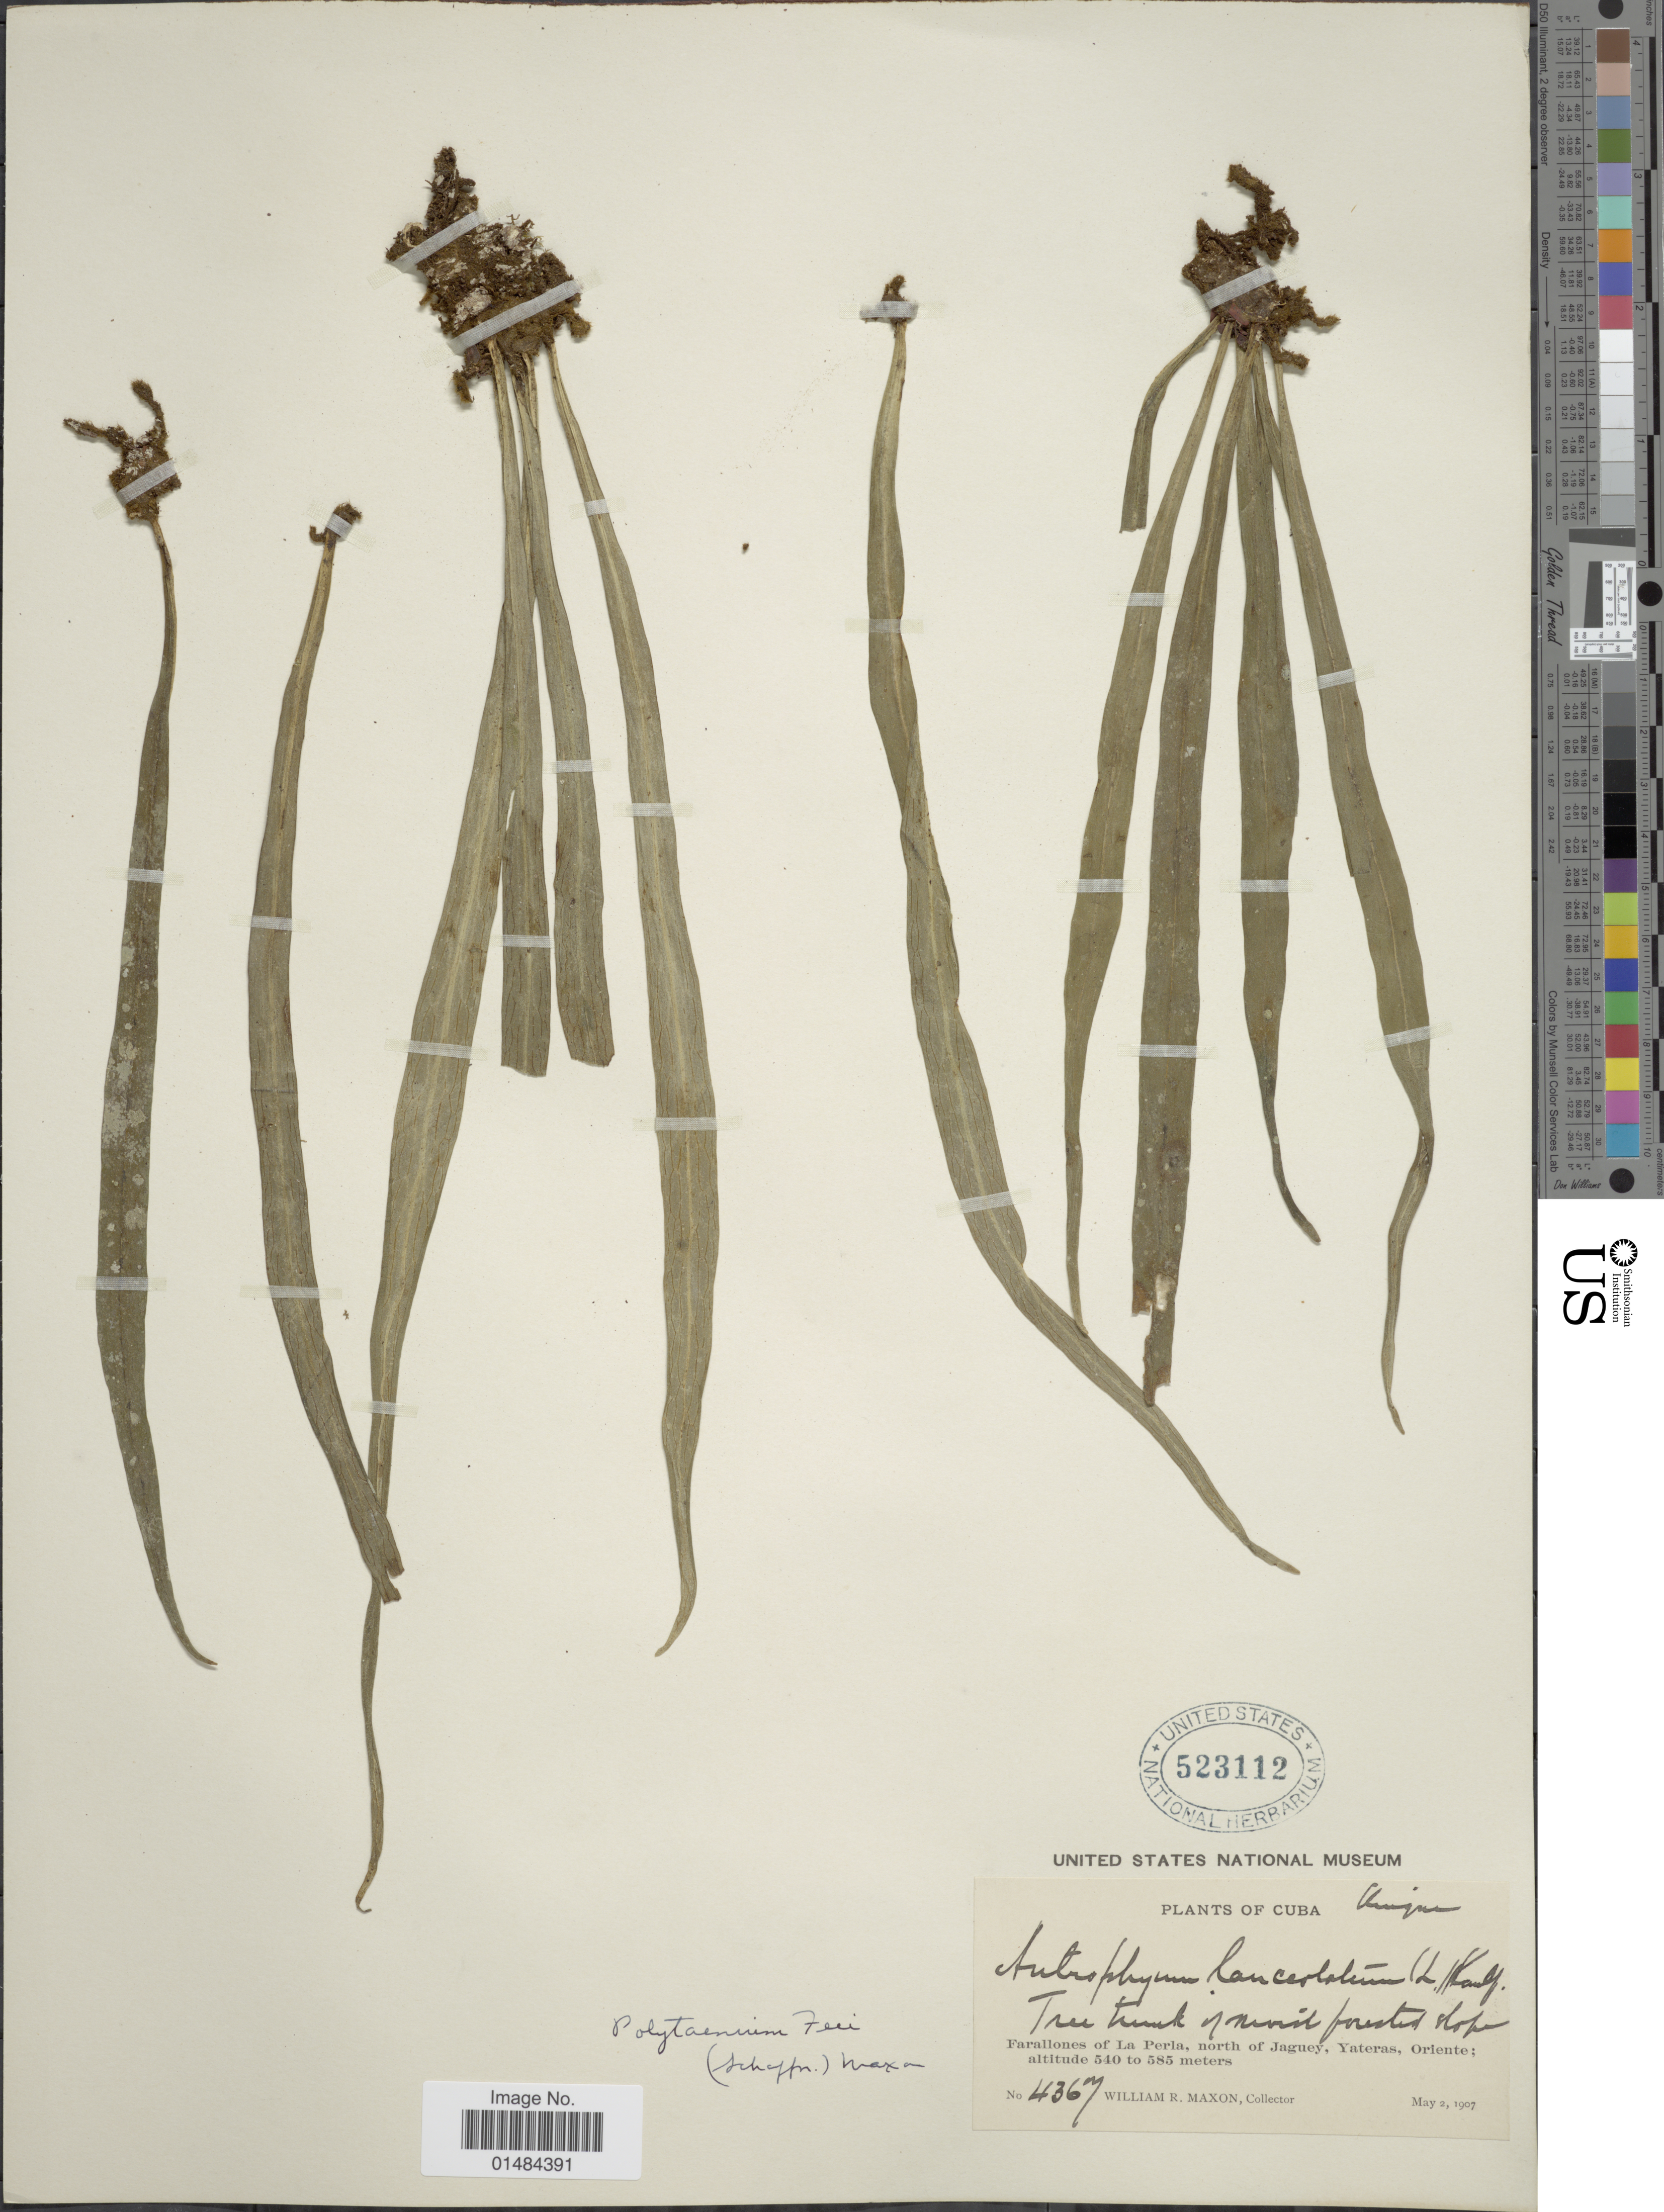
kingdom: Plantae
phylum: Tracheophyta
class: Polypodiopsida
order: Polypodiales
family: Pteridaceae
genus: Polytaenium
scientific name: Polytaenium lanceolatum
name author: (L.) Desv.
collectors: W. R. Maxon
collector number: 4367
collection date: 1907-05-02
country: Cuba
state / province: Oriente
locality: Cuba, Farallones of La Perla, north of Jaguey, Yateras, Oriente.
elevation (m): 540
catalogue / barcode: US 523112